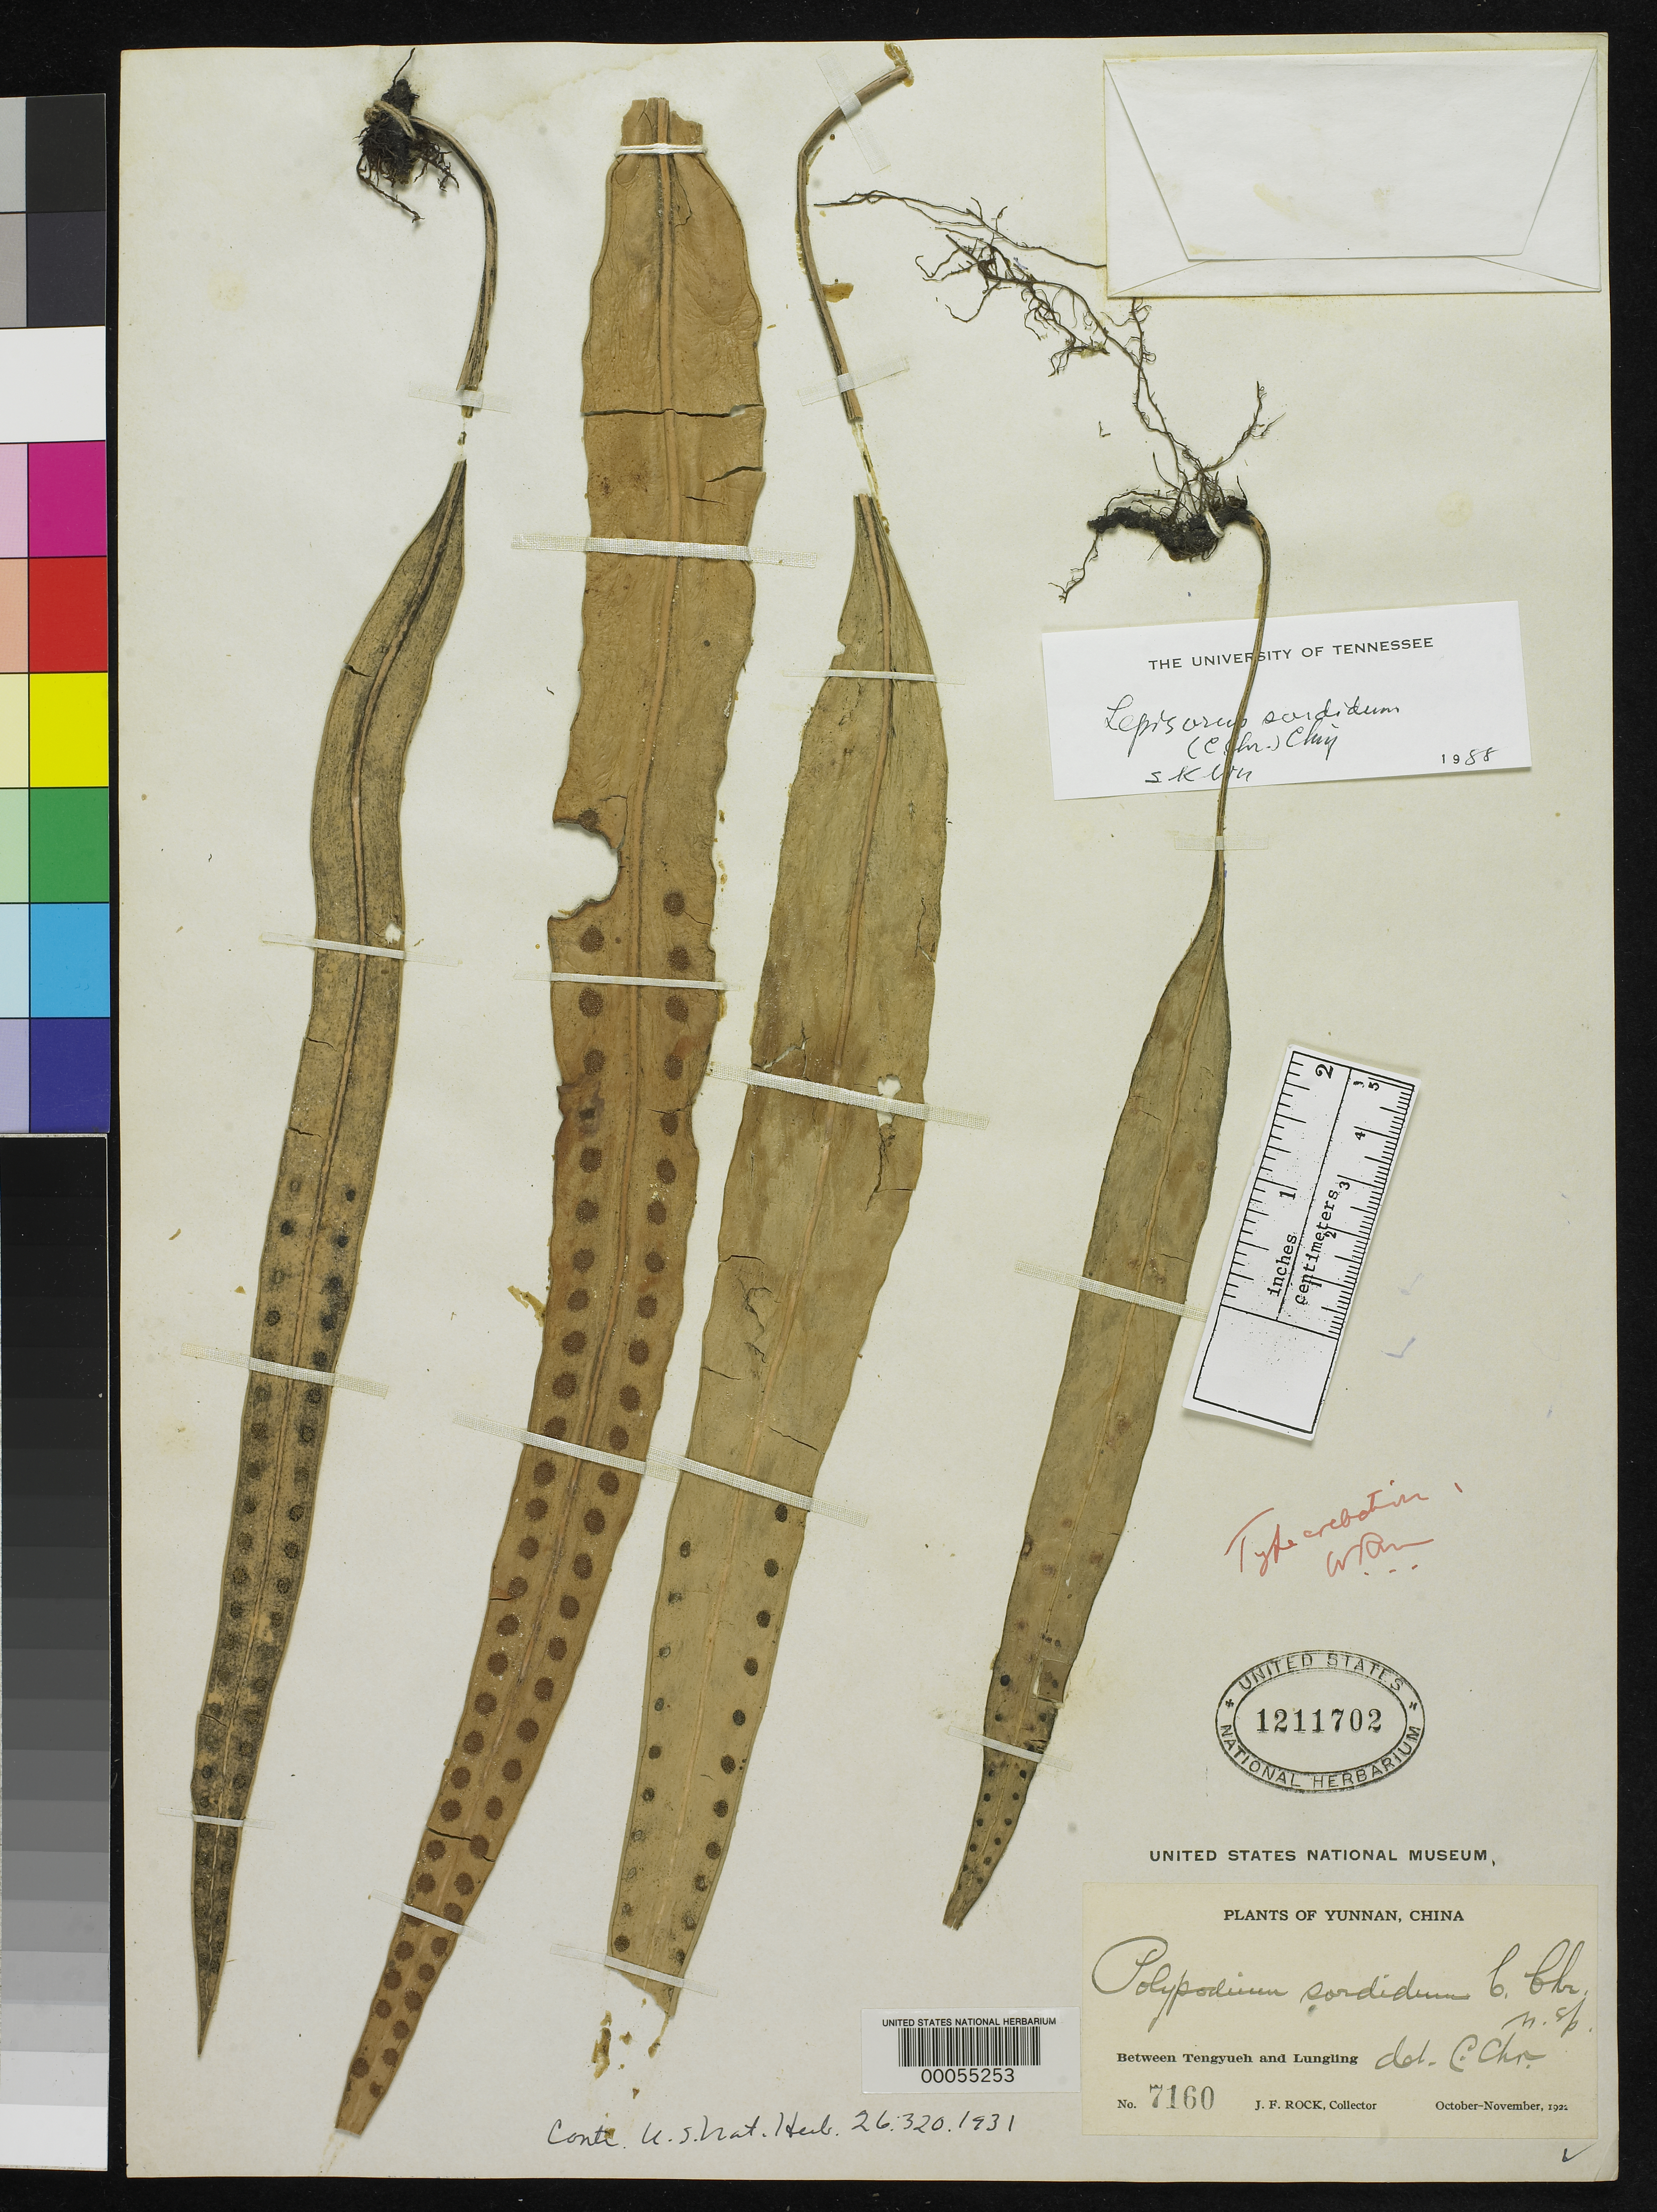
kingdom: Plantae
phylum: Tracheophyta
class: Polypodiopsida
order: Polypodiales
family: Polypodiaceae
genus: Polypodium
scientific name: Polypodium sordidum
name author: C. Chr.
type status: Isotype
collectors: J. F. Rock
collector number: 7160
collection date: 1922-10/1922-11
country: China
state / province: Yunnan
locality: Between Tengyuch & Lungling.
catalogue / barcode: US 1211702